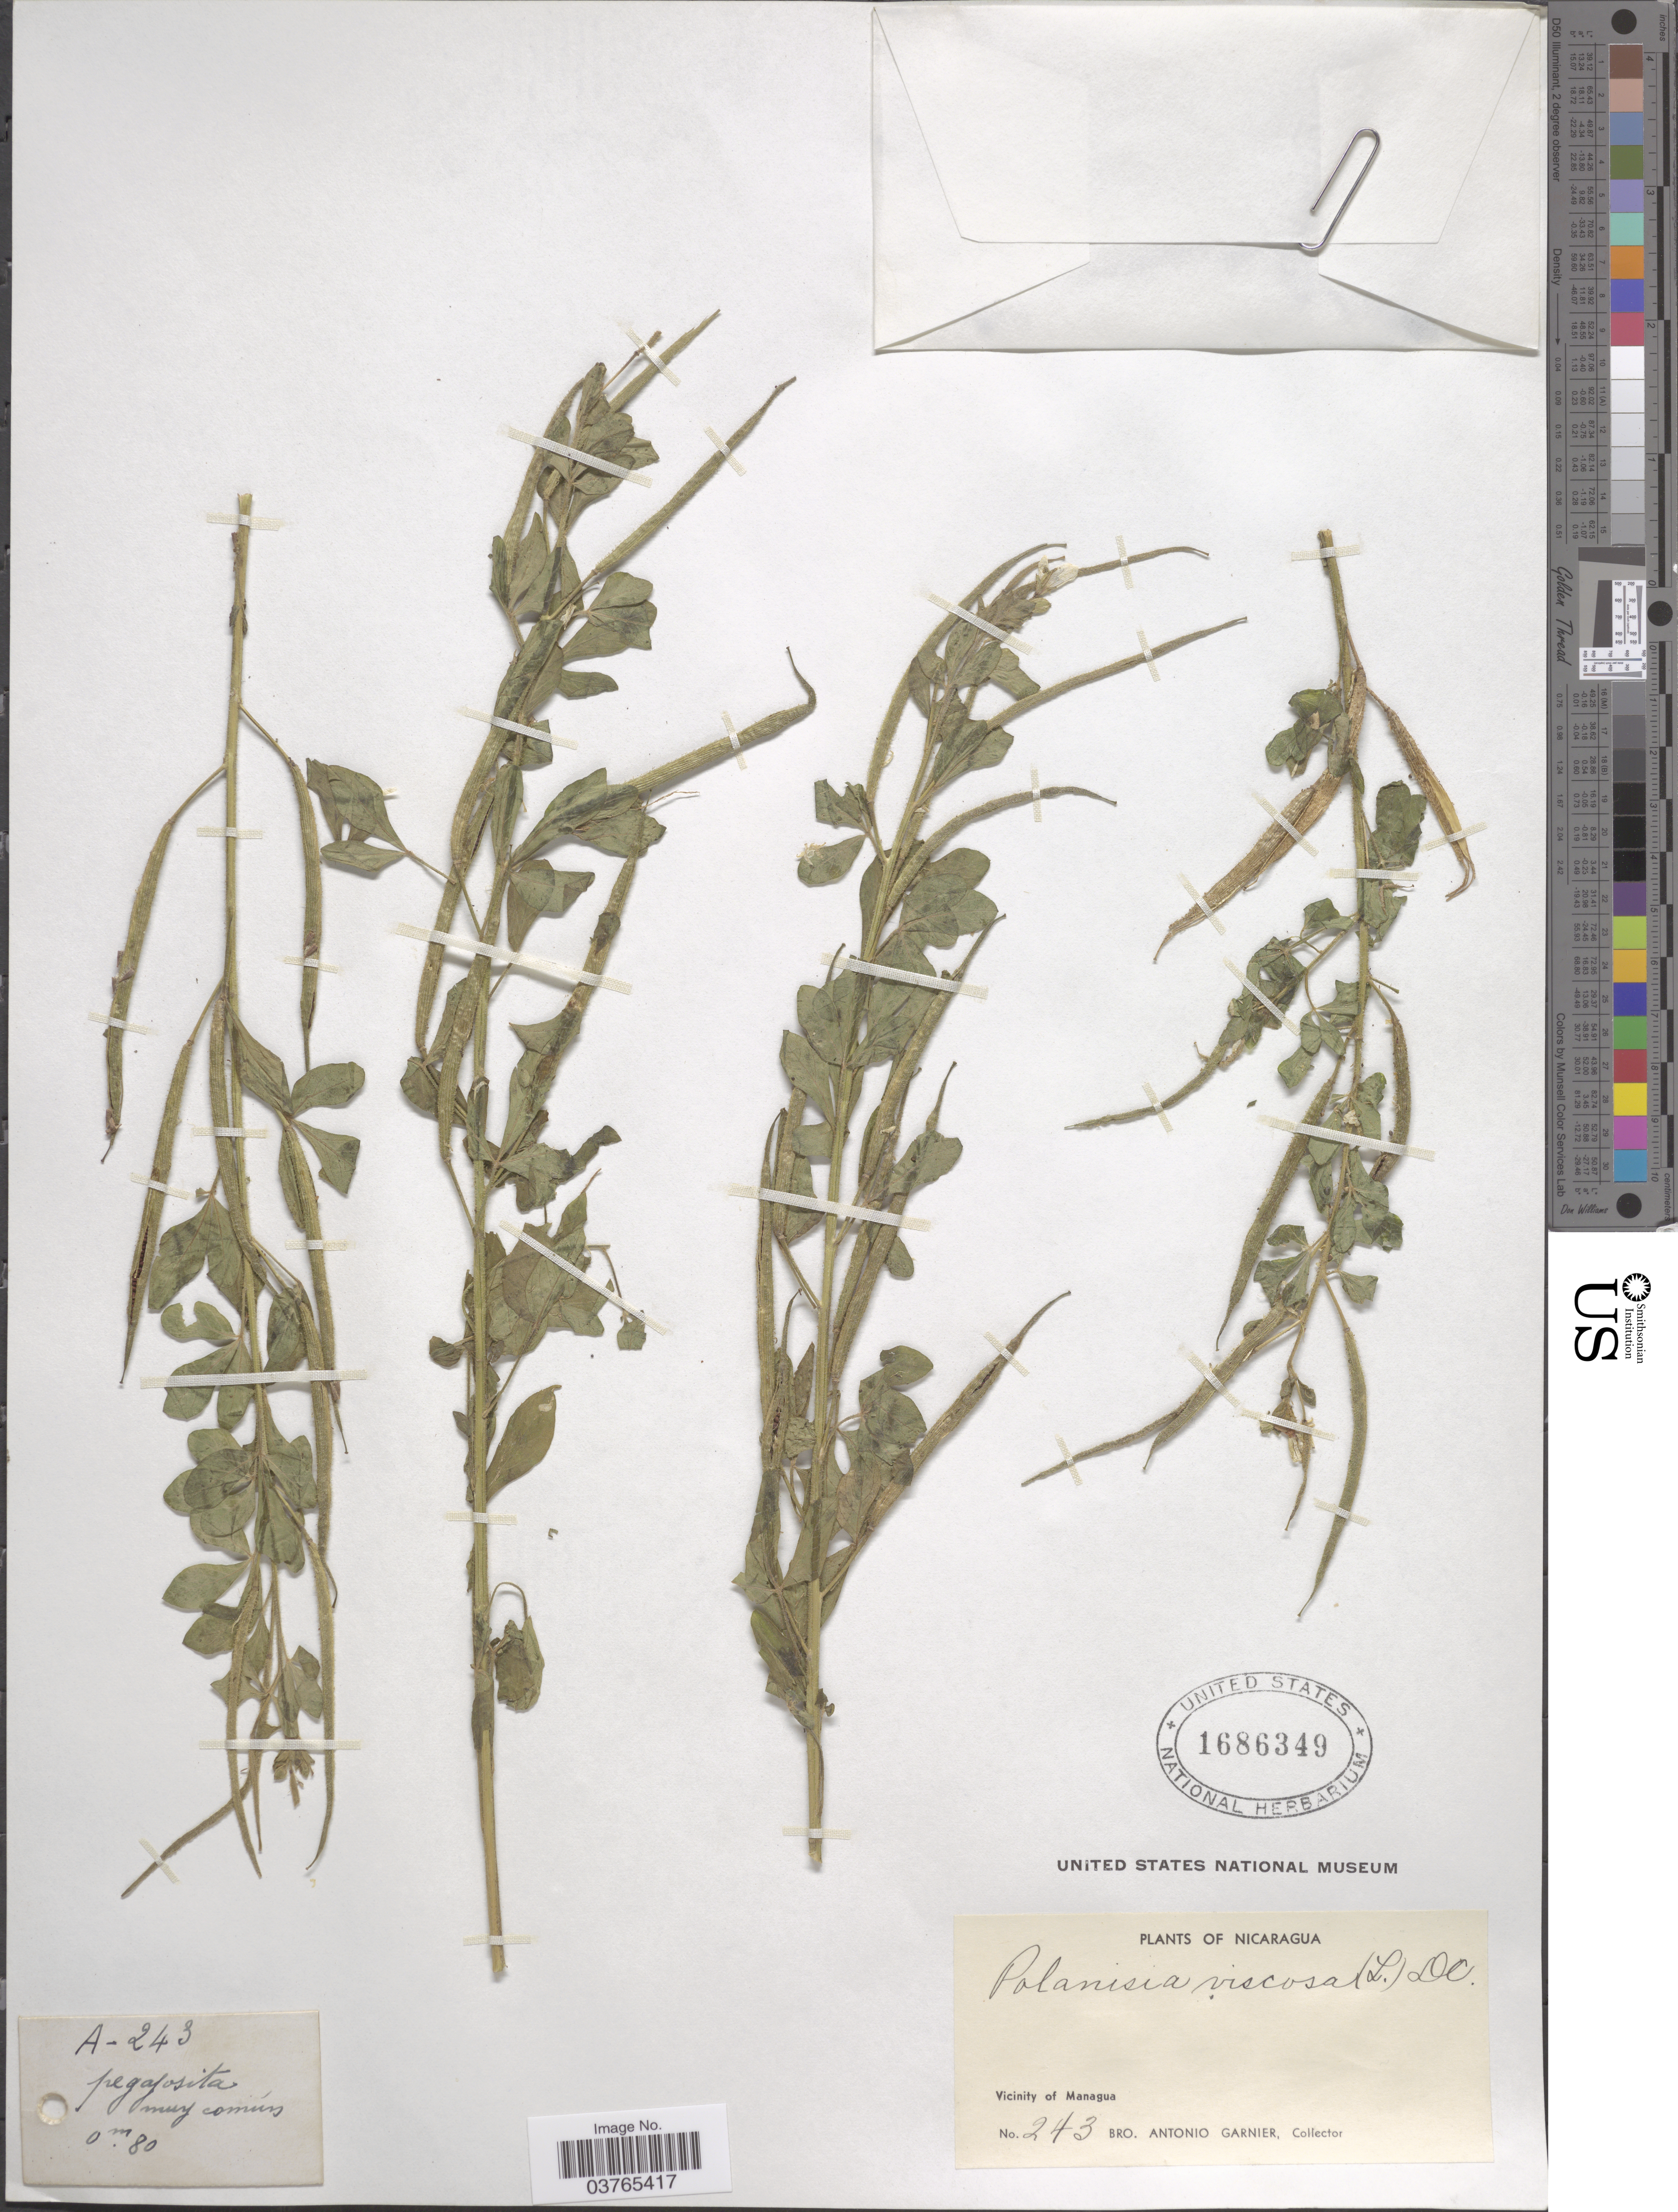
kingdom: Plantae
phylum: Tracheophyta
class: Magnoliopsida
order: Brassicales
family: Cleomaceae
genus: Arivela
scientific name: Arivela viscosa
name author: (L.) Raf.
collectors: Bro. A. Garnier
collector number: A-243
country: Nicaragua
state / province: Managua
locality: Vicinity of Managua.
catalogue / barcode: US 1686349